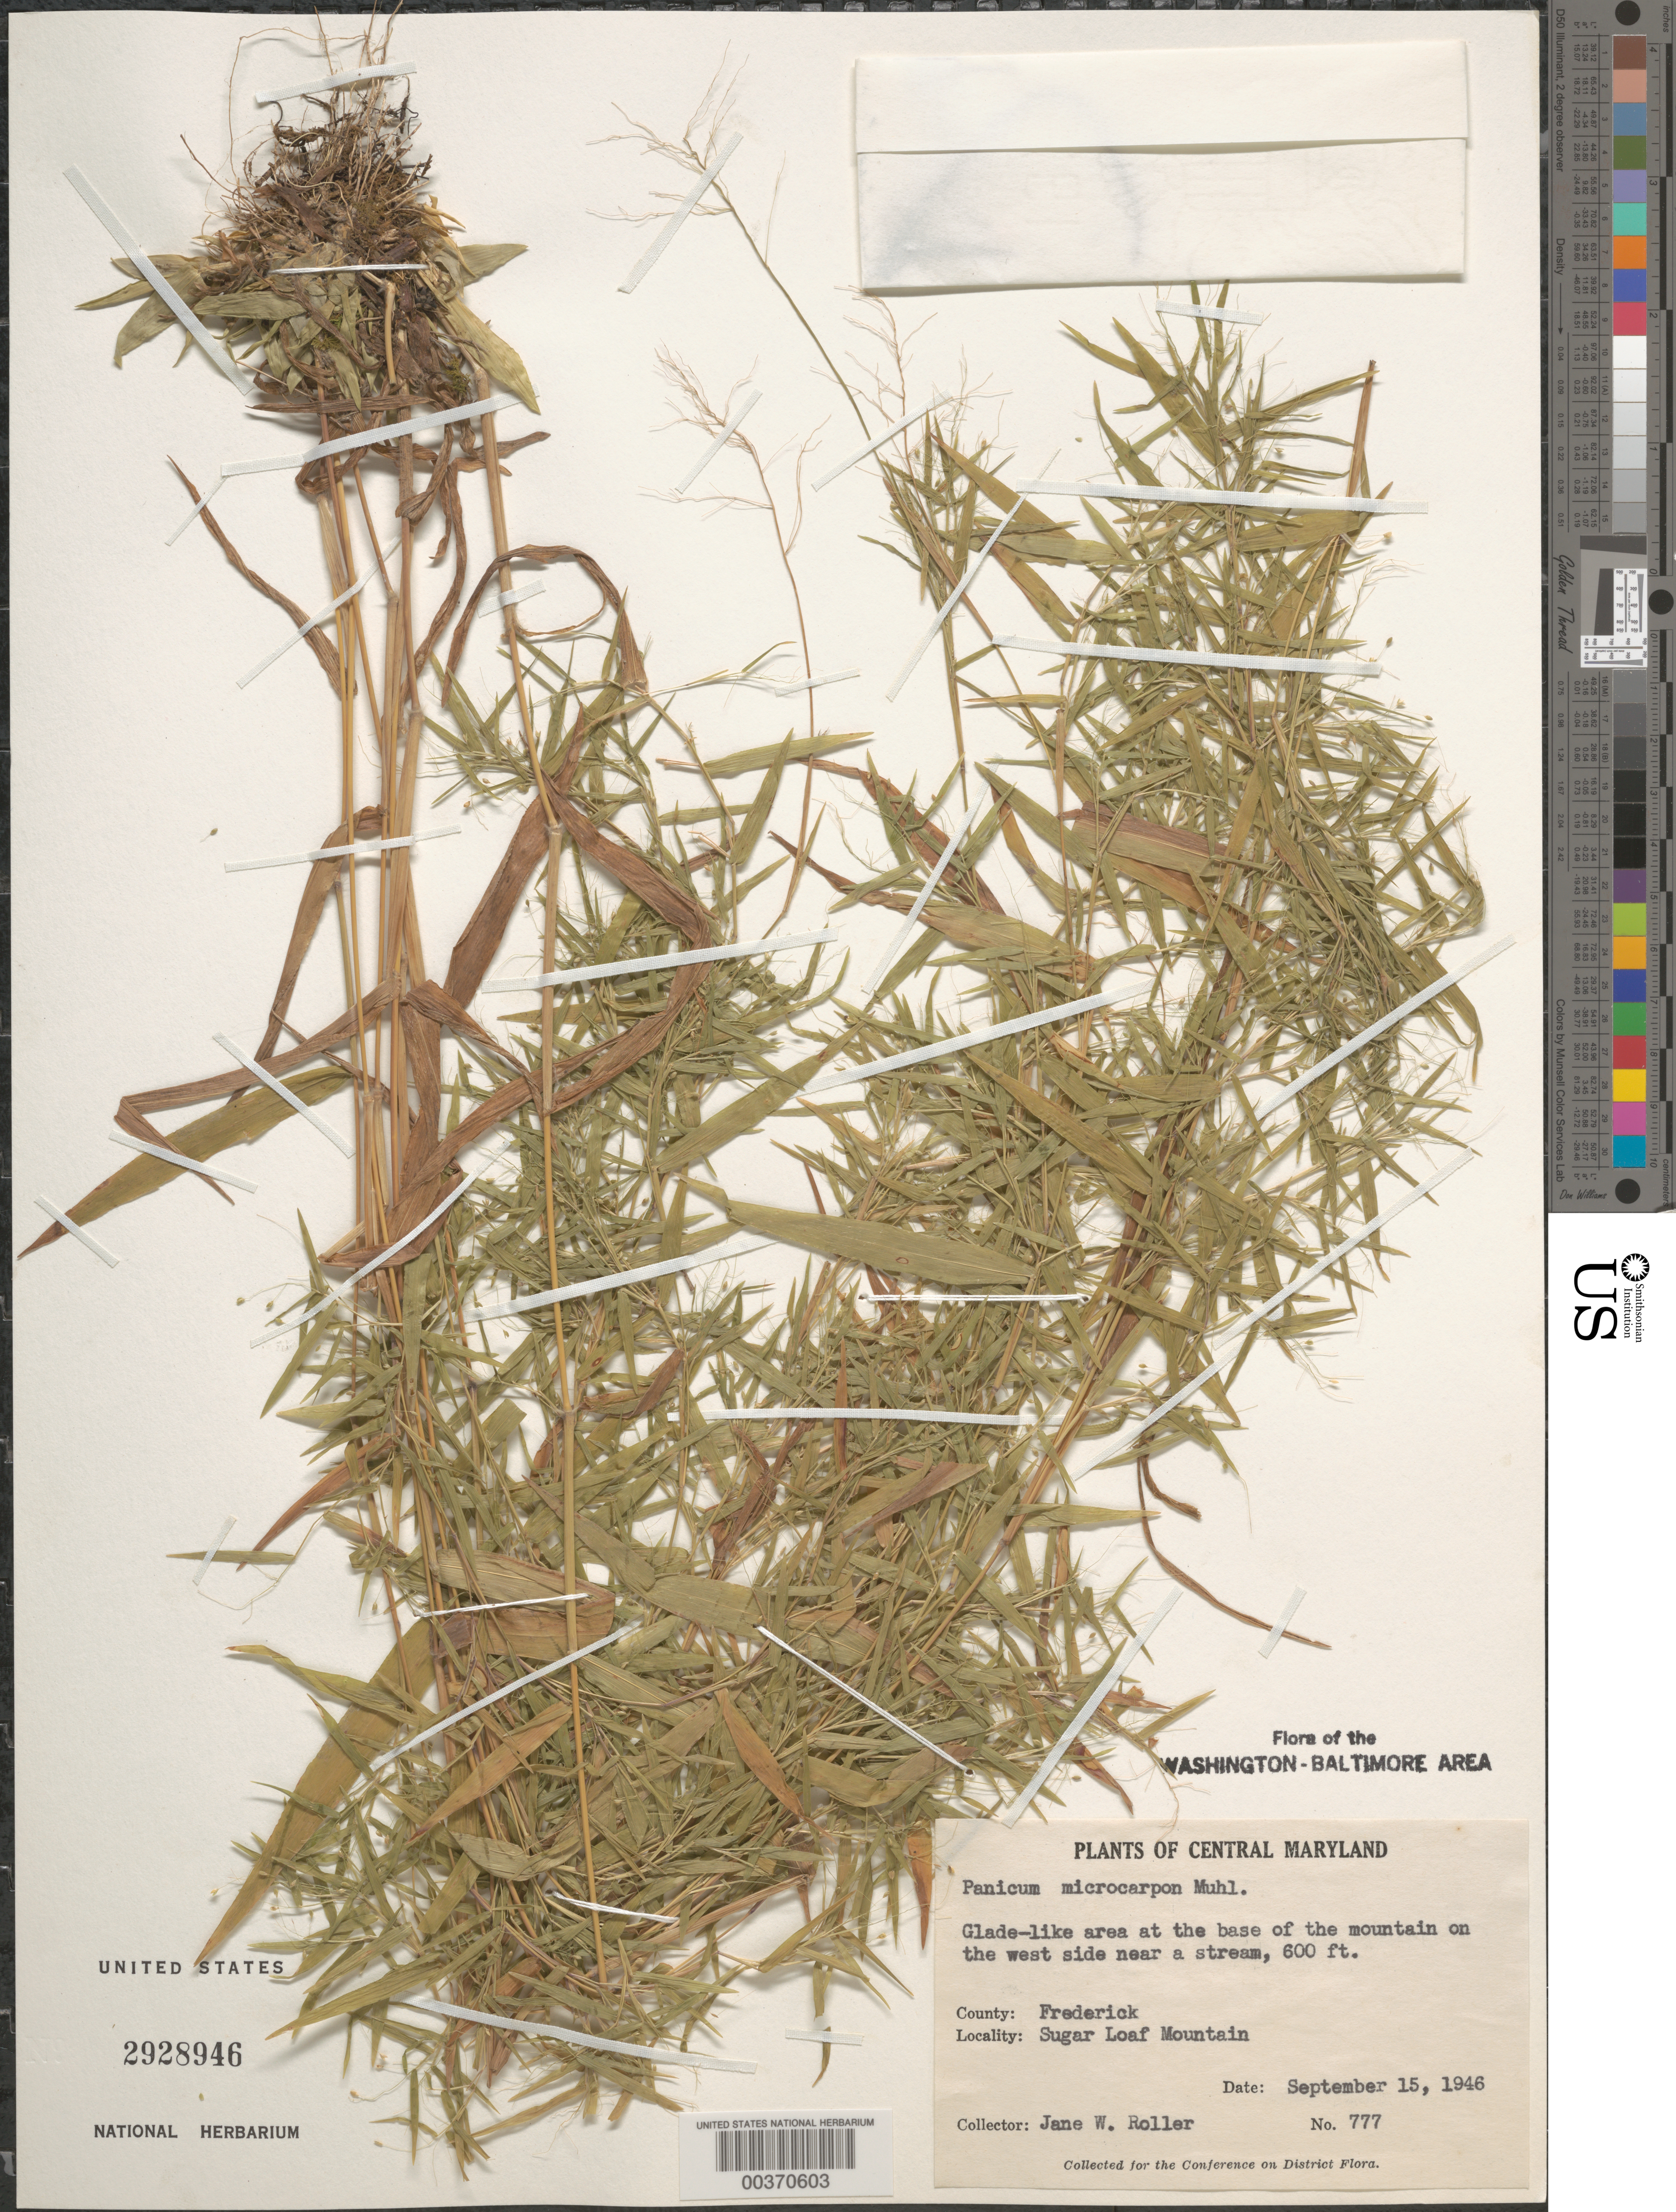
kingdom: Plantae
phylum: Tracheophyta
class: Liliopsida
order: Poales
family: Poaceae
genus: Dichanthelium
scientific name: Dichanthelium dichotomum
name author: (L.) Gould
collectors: J. W. Roller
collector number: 777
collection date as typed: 15 Sep 1946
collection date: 1946-09-15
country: United States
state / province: Maryland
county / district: Frederick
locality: Sugar Loaf Mountain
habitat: Glade like area near stream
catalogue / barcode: US 2928946